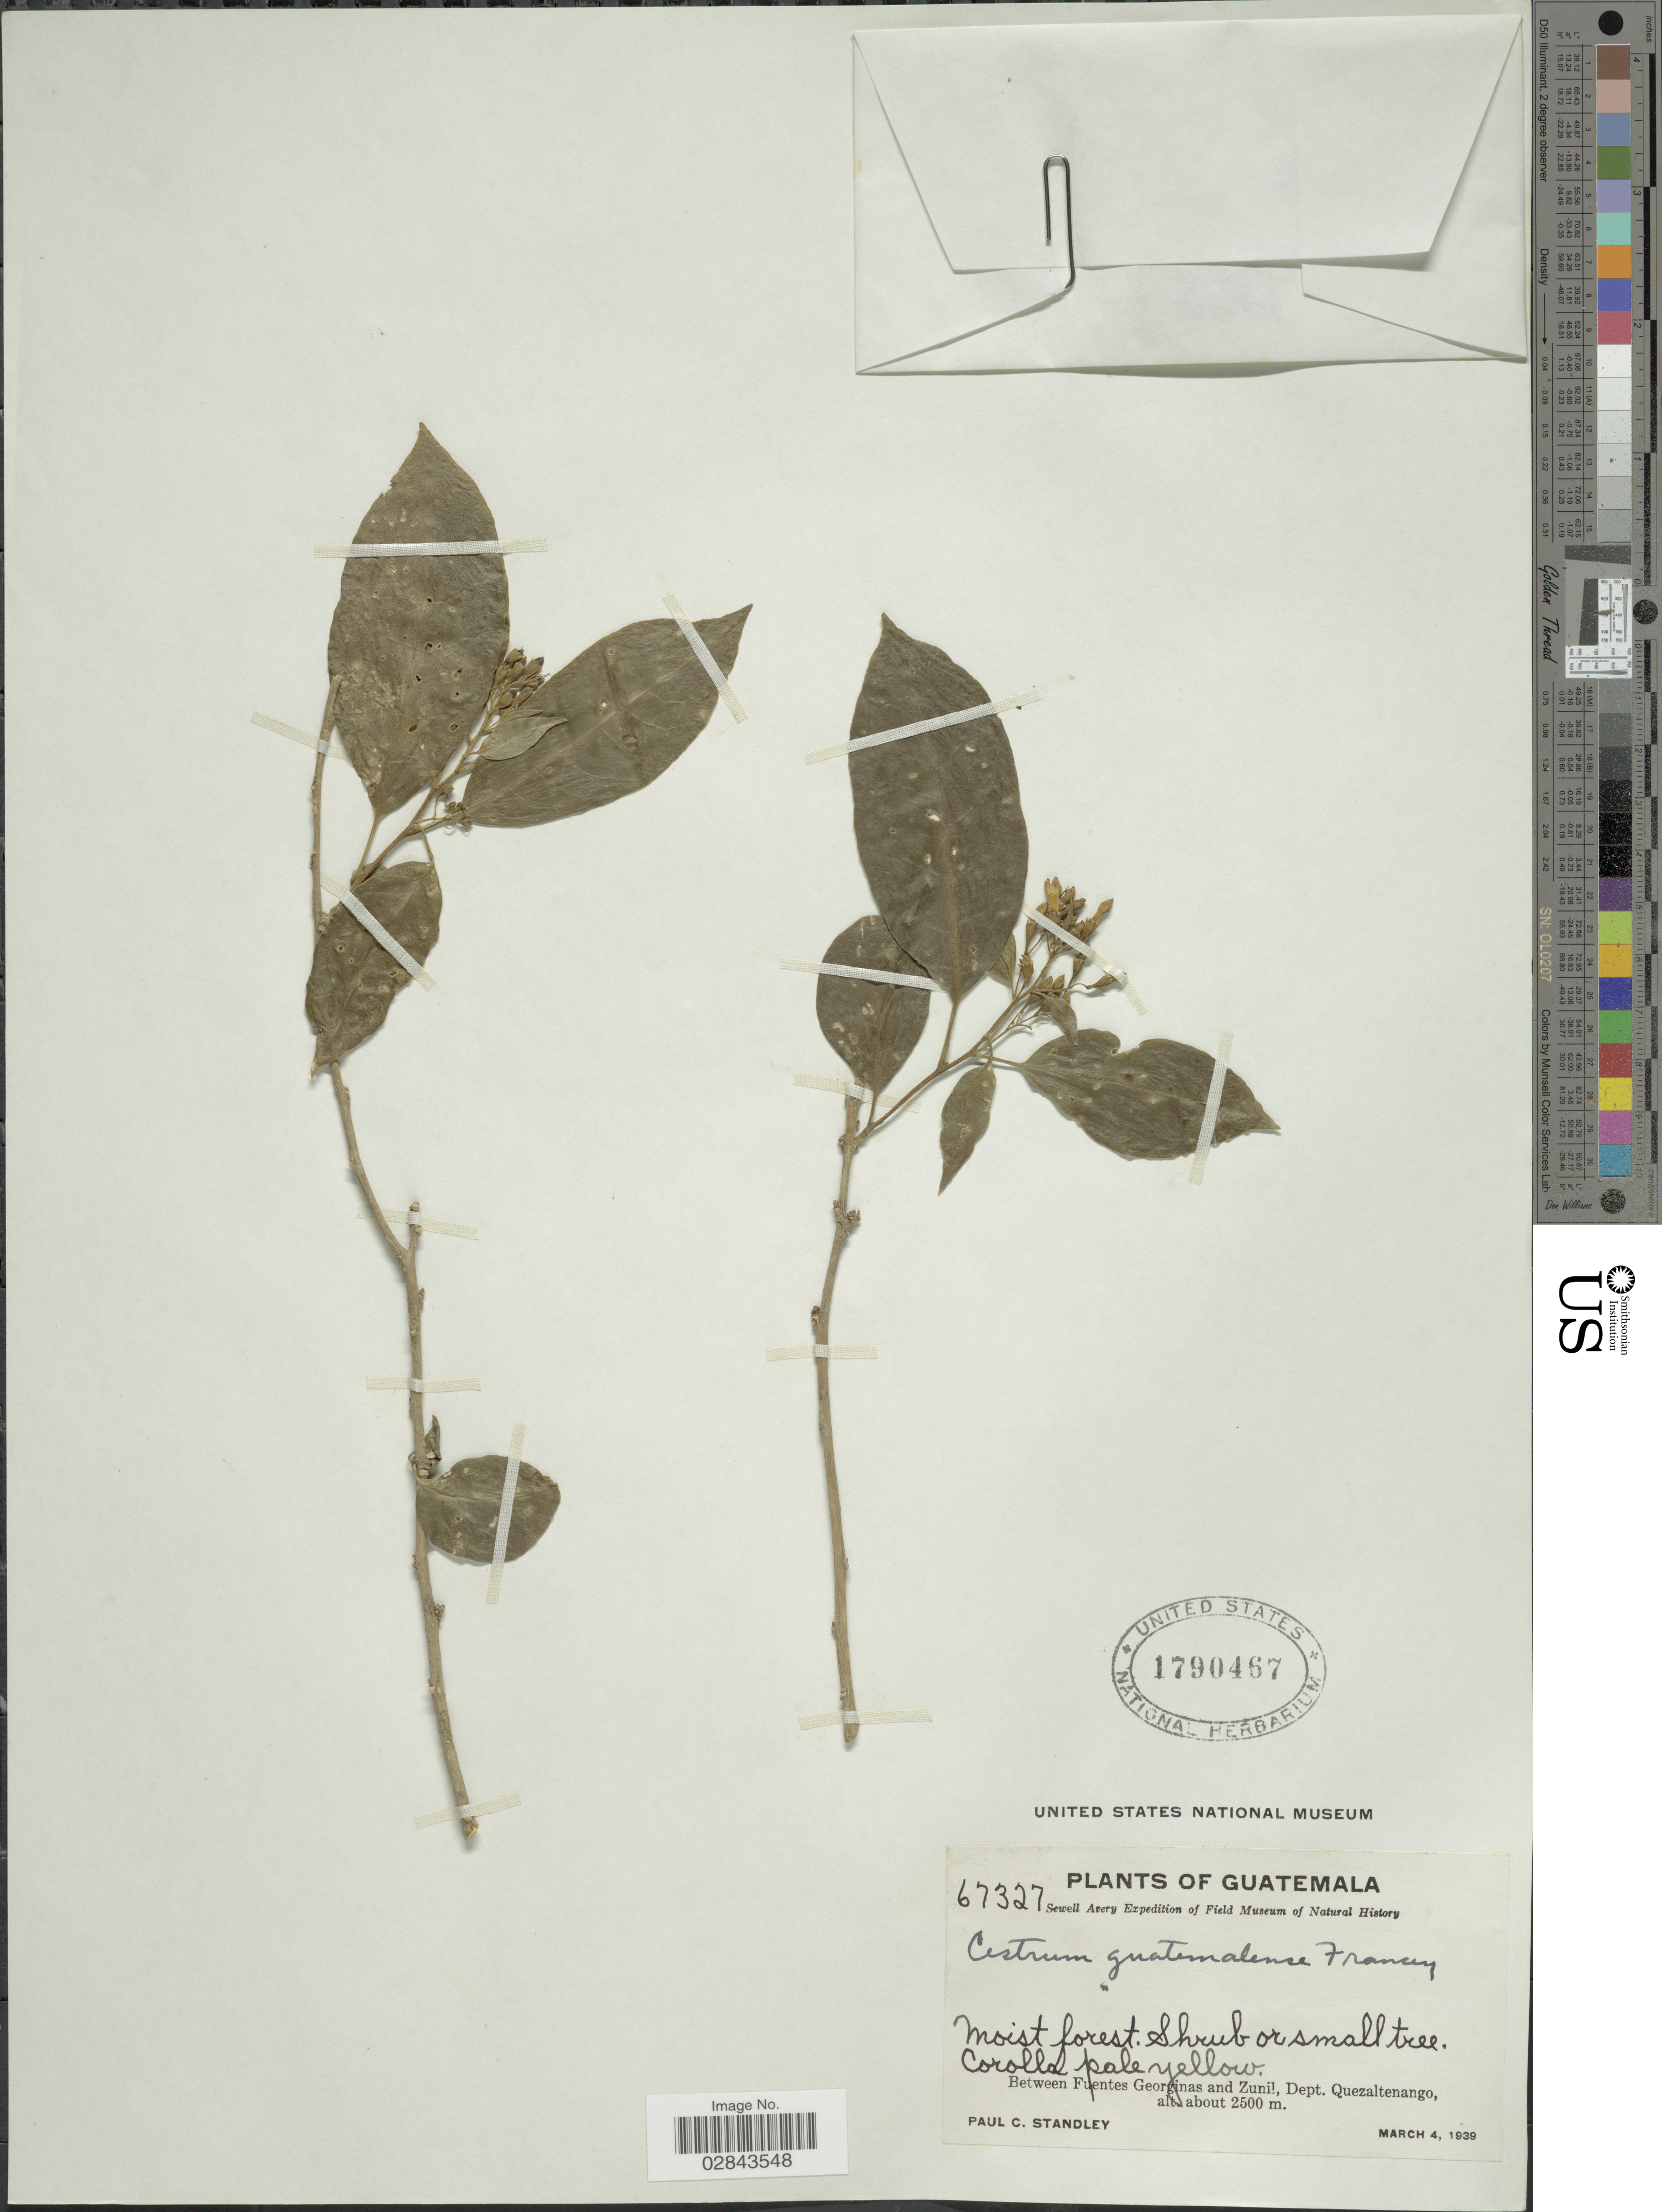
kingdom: Plantae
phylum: Tracheophyta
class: Magnoliopsida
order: Solanales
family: Solanaceae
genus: Cestrum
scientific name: Cestrum guatemalense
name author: Francey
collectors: P. C. Standley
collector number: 67327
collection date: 1939-03-04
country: Guatemala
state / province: Quetzaltenango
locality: Between Fuentes Georginas and Zunil, Dept. Quezaltenango.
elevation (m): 2500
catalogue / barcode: US 1790467